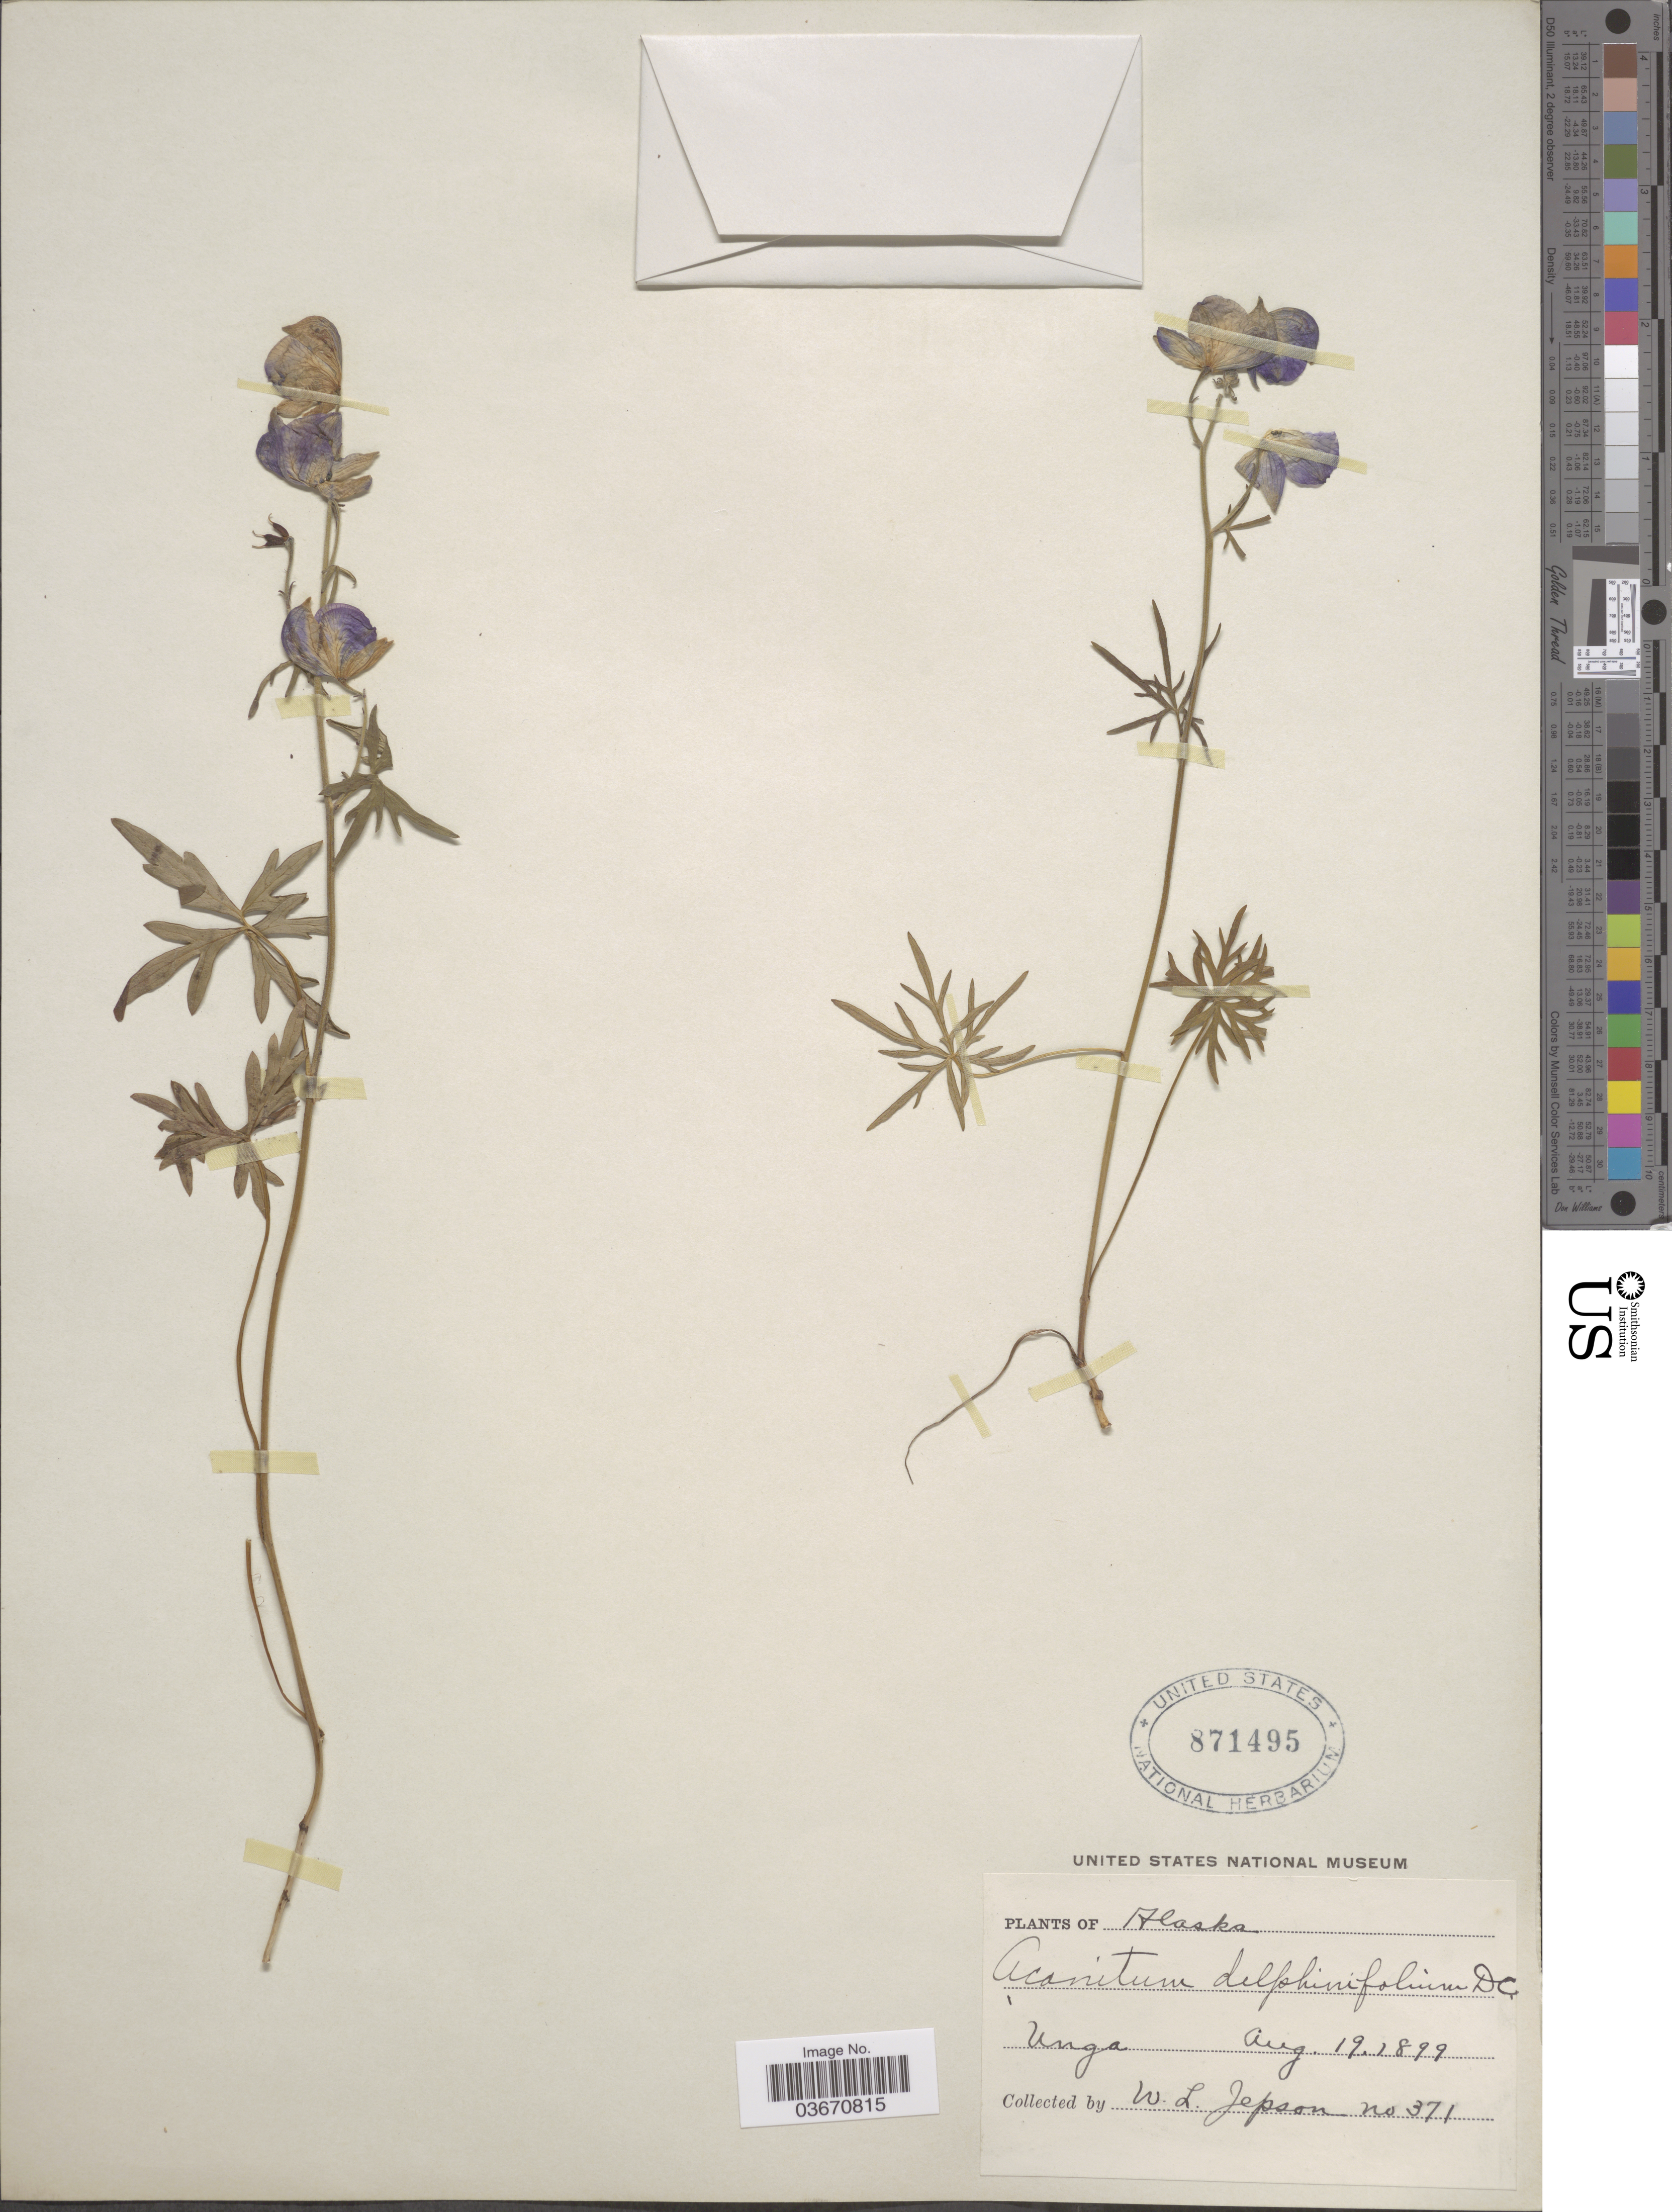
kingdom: Plantae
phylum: Tracheophyta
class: Magnoliopsida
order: Ranunculales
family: Ranunculaceae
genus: Aconitum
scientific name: Aconitum delphinifolium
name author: DC.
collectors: W. L. Jepson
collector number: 371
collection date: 1899-08-19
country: United States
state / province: Alaska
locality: Unga.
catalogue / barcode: US 871495